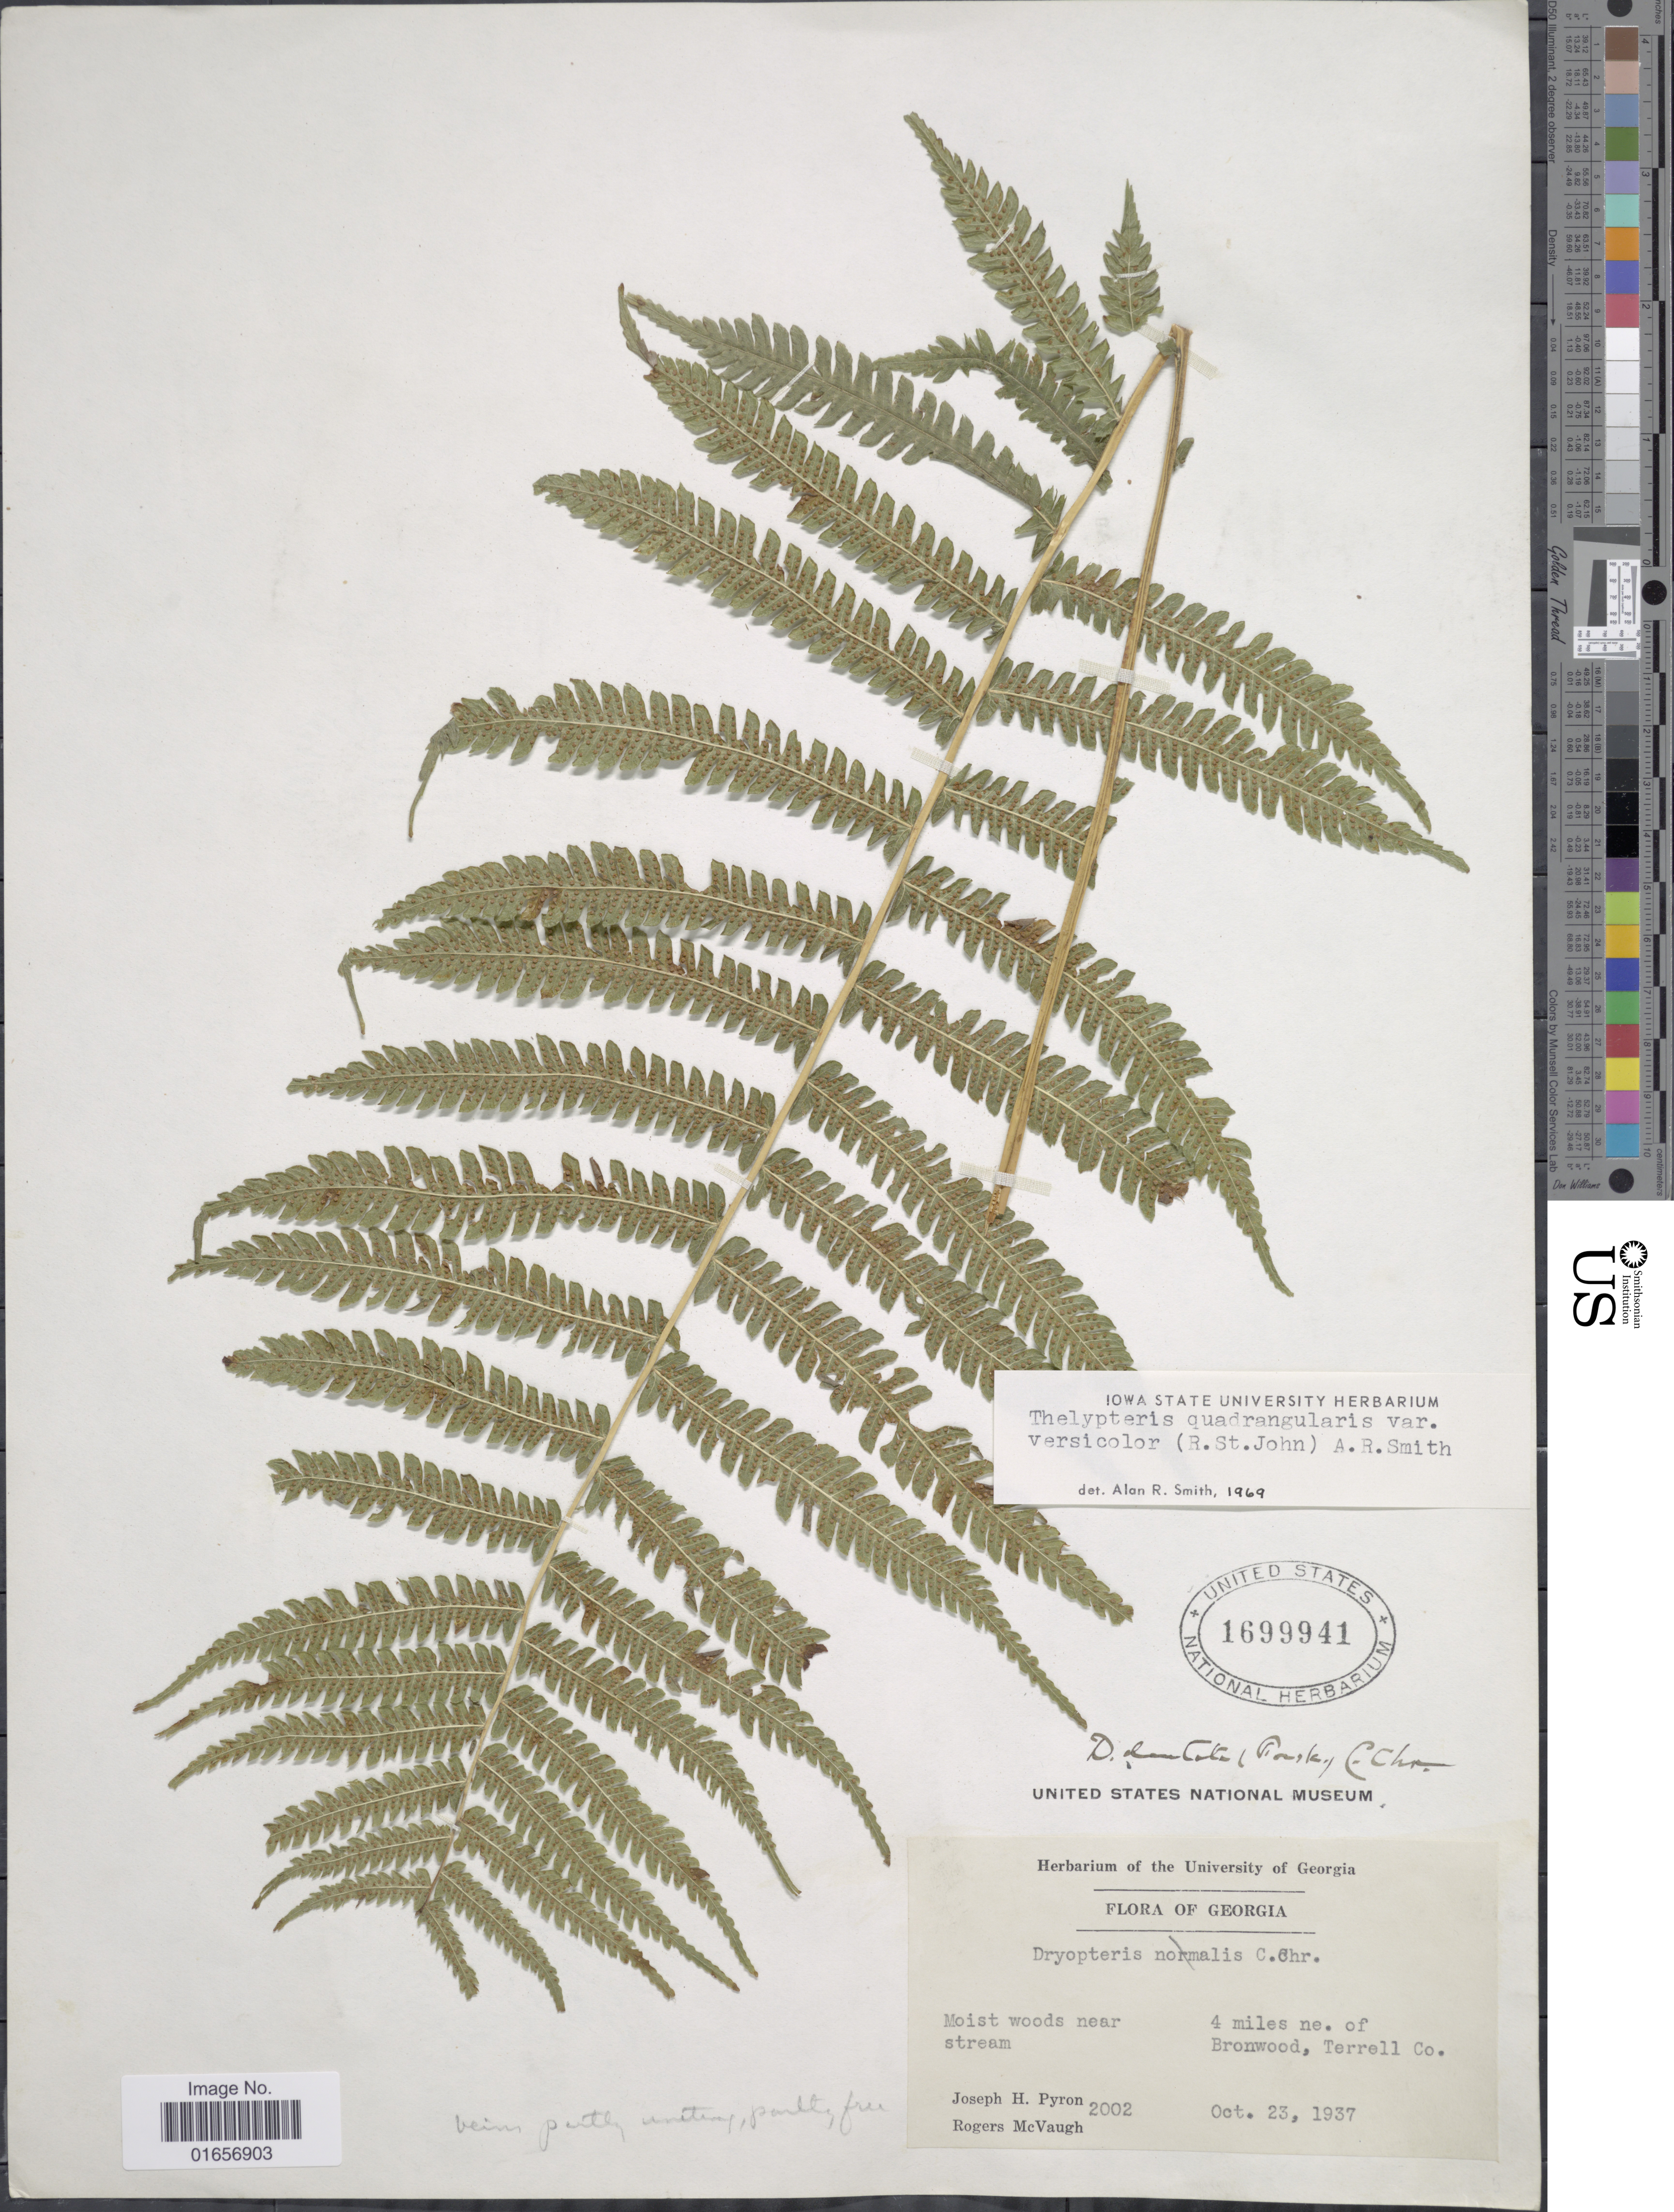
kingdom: Plantae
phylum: Tracheophyta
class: Polypodiopsida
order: Polypodiales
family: Thelypteridaceae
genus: Christella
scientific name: Christella hispidula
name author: (Decne.) Holttum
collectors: J. H. Pyron & R. McVaugh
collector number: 2002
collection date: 1937-10-23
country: United States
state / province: Georgia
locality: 4 miles ne. of Bronwood, Terrell Co.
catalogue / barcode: US 1699941